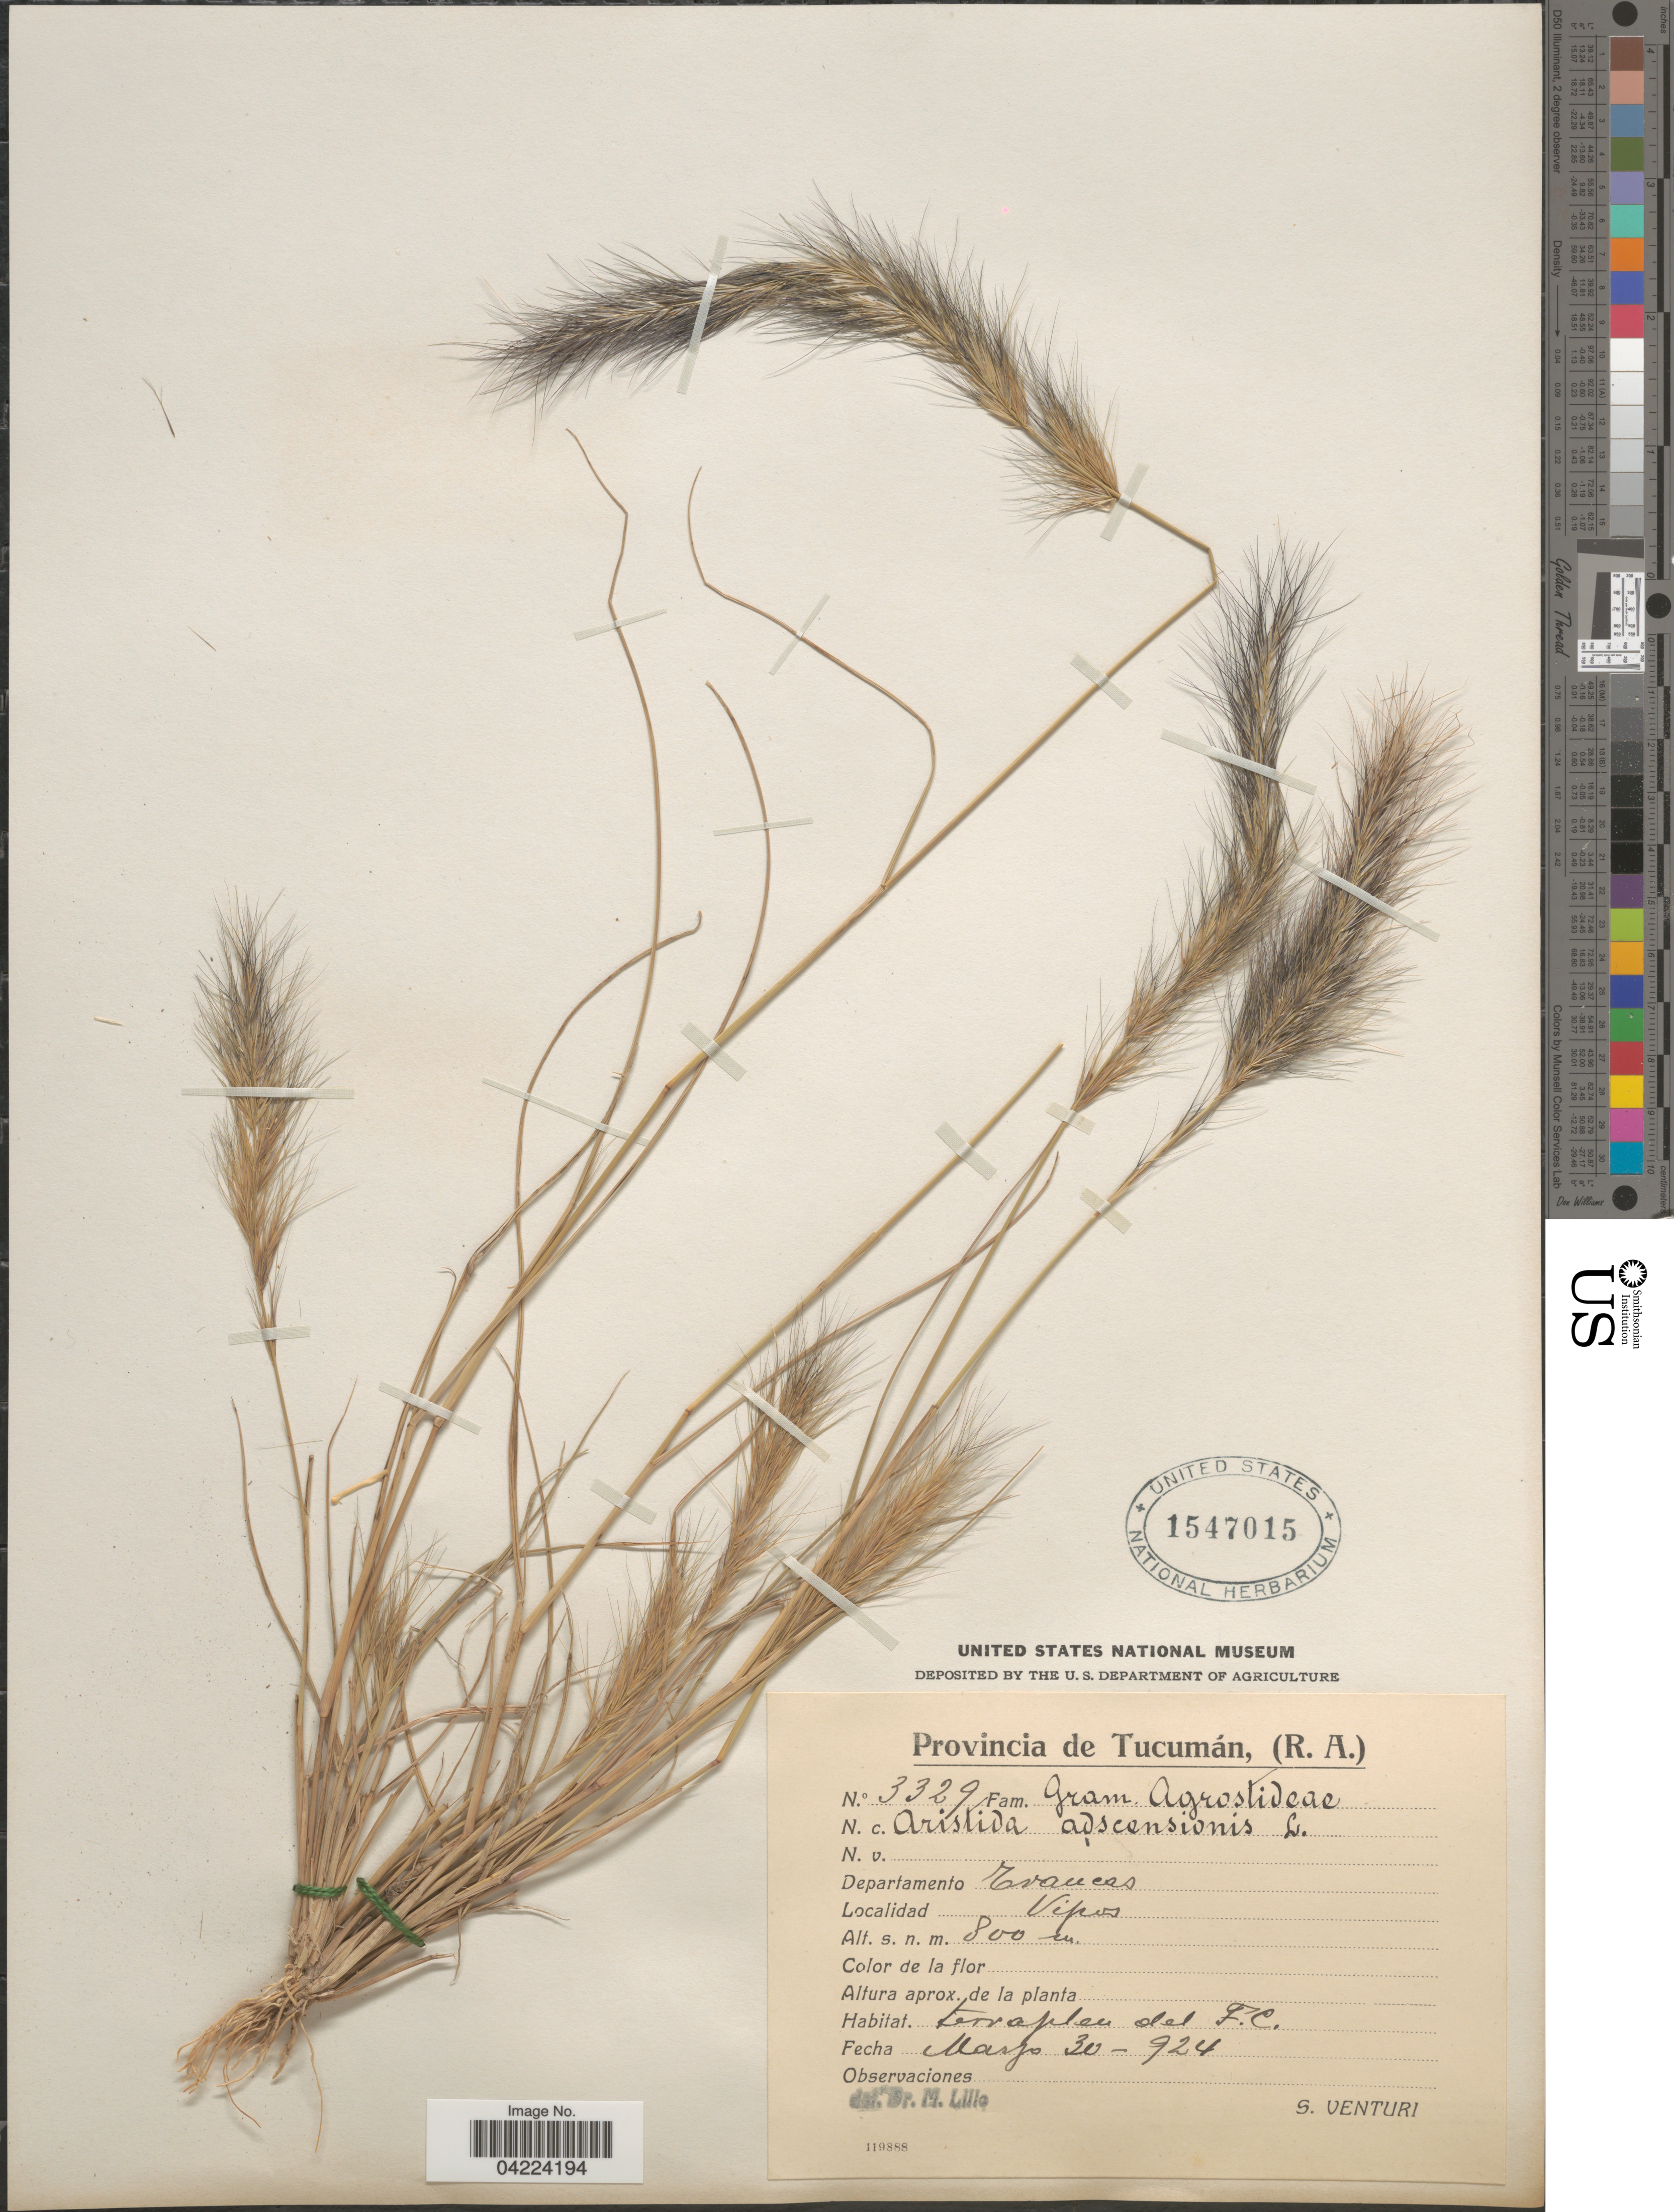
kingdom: Plantae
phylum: Tracheophyta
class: Liliopsida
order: Poales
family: Poaceae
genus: Aristida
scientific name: Aristida adscensionis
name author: L.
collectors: S. Venturi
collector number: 3329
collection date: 1924-03-30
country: Argentina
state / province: Tucuman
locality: Departamento Trancas. Vipos.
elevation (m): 800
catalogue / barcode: US 1547015